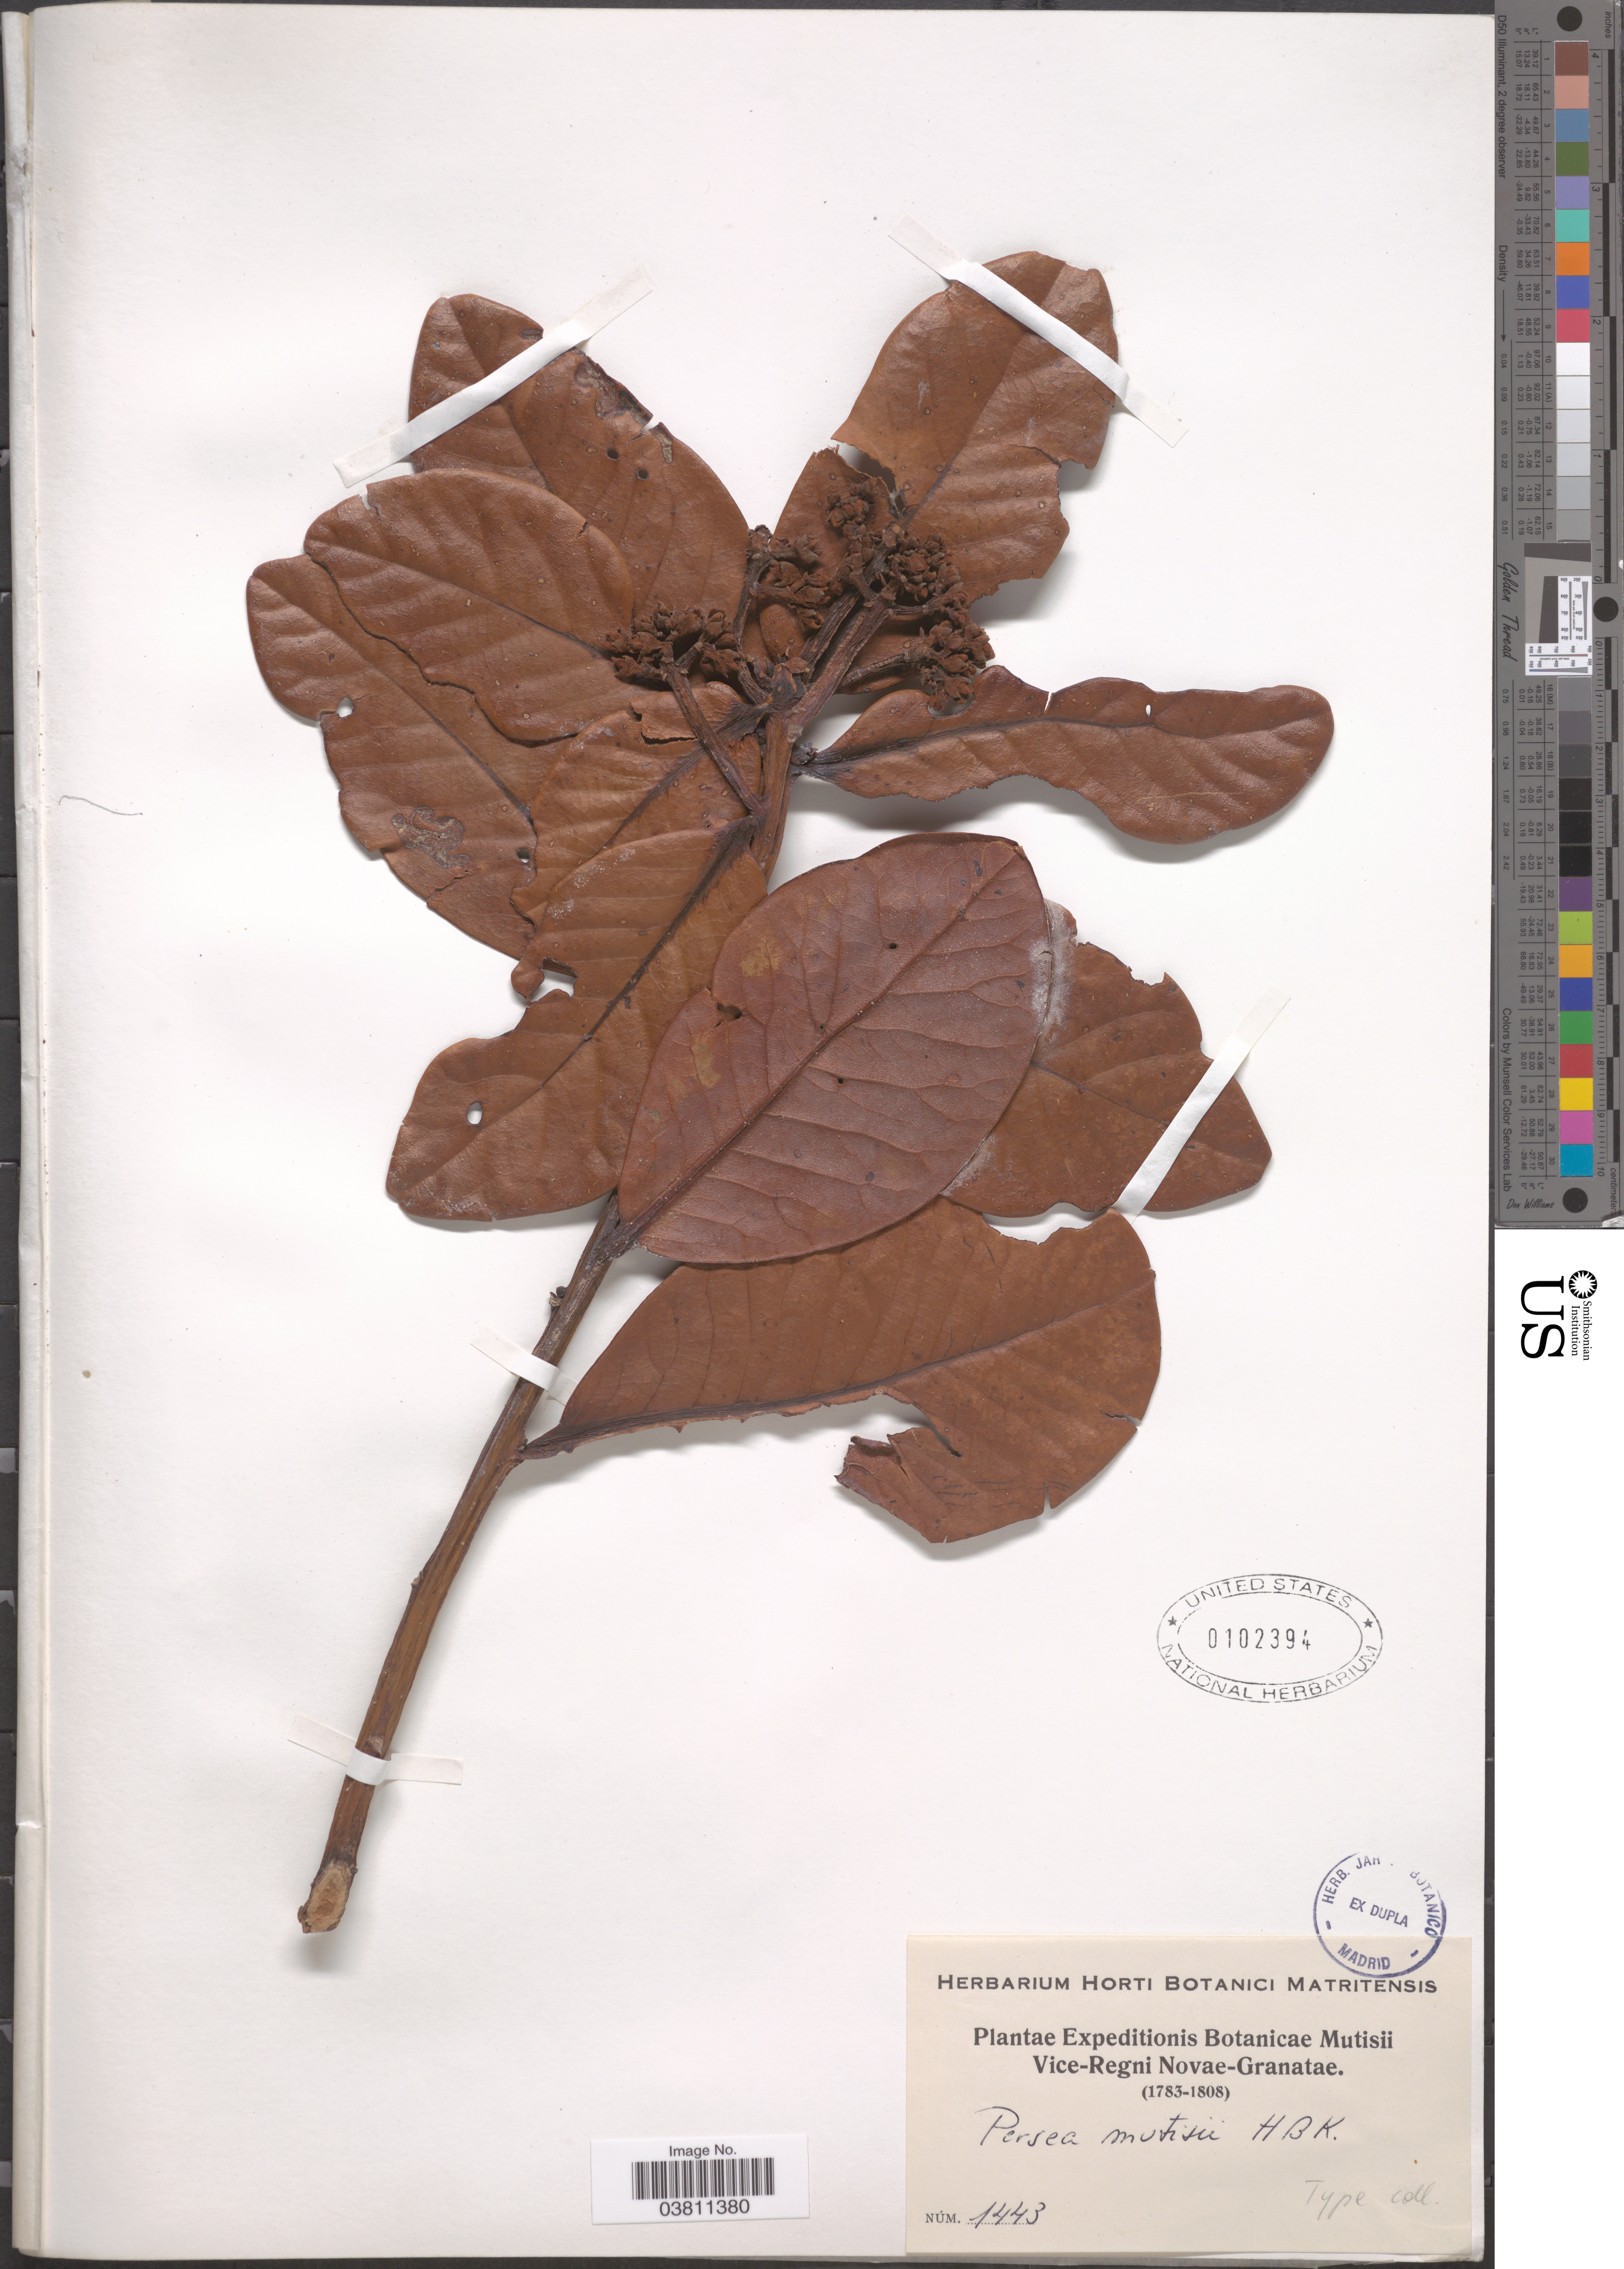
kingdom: Plantae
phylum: Tracheophyta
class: Magnoliopsida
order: Laurales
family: Lauraceae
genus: Persea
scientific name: Persea mutisii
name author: Kunth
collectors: ex herb. Horti Botanici Matritensis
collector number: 1443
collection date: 1783/1808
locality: Vice-Regni Novae-Granatae [unsure placement]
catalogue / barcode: US 102394